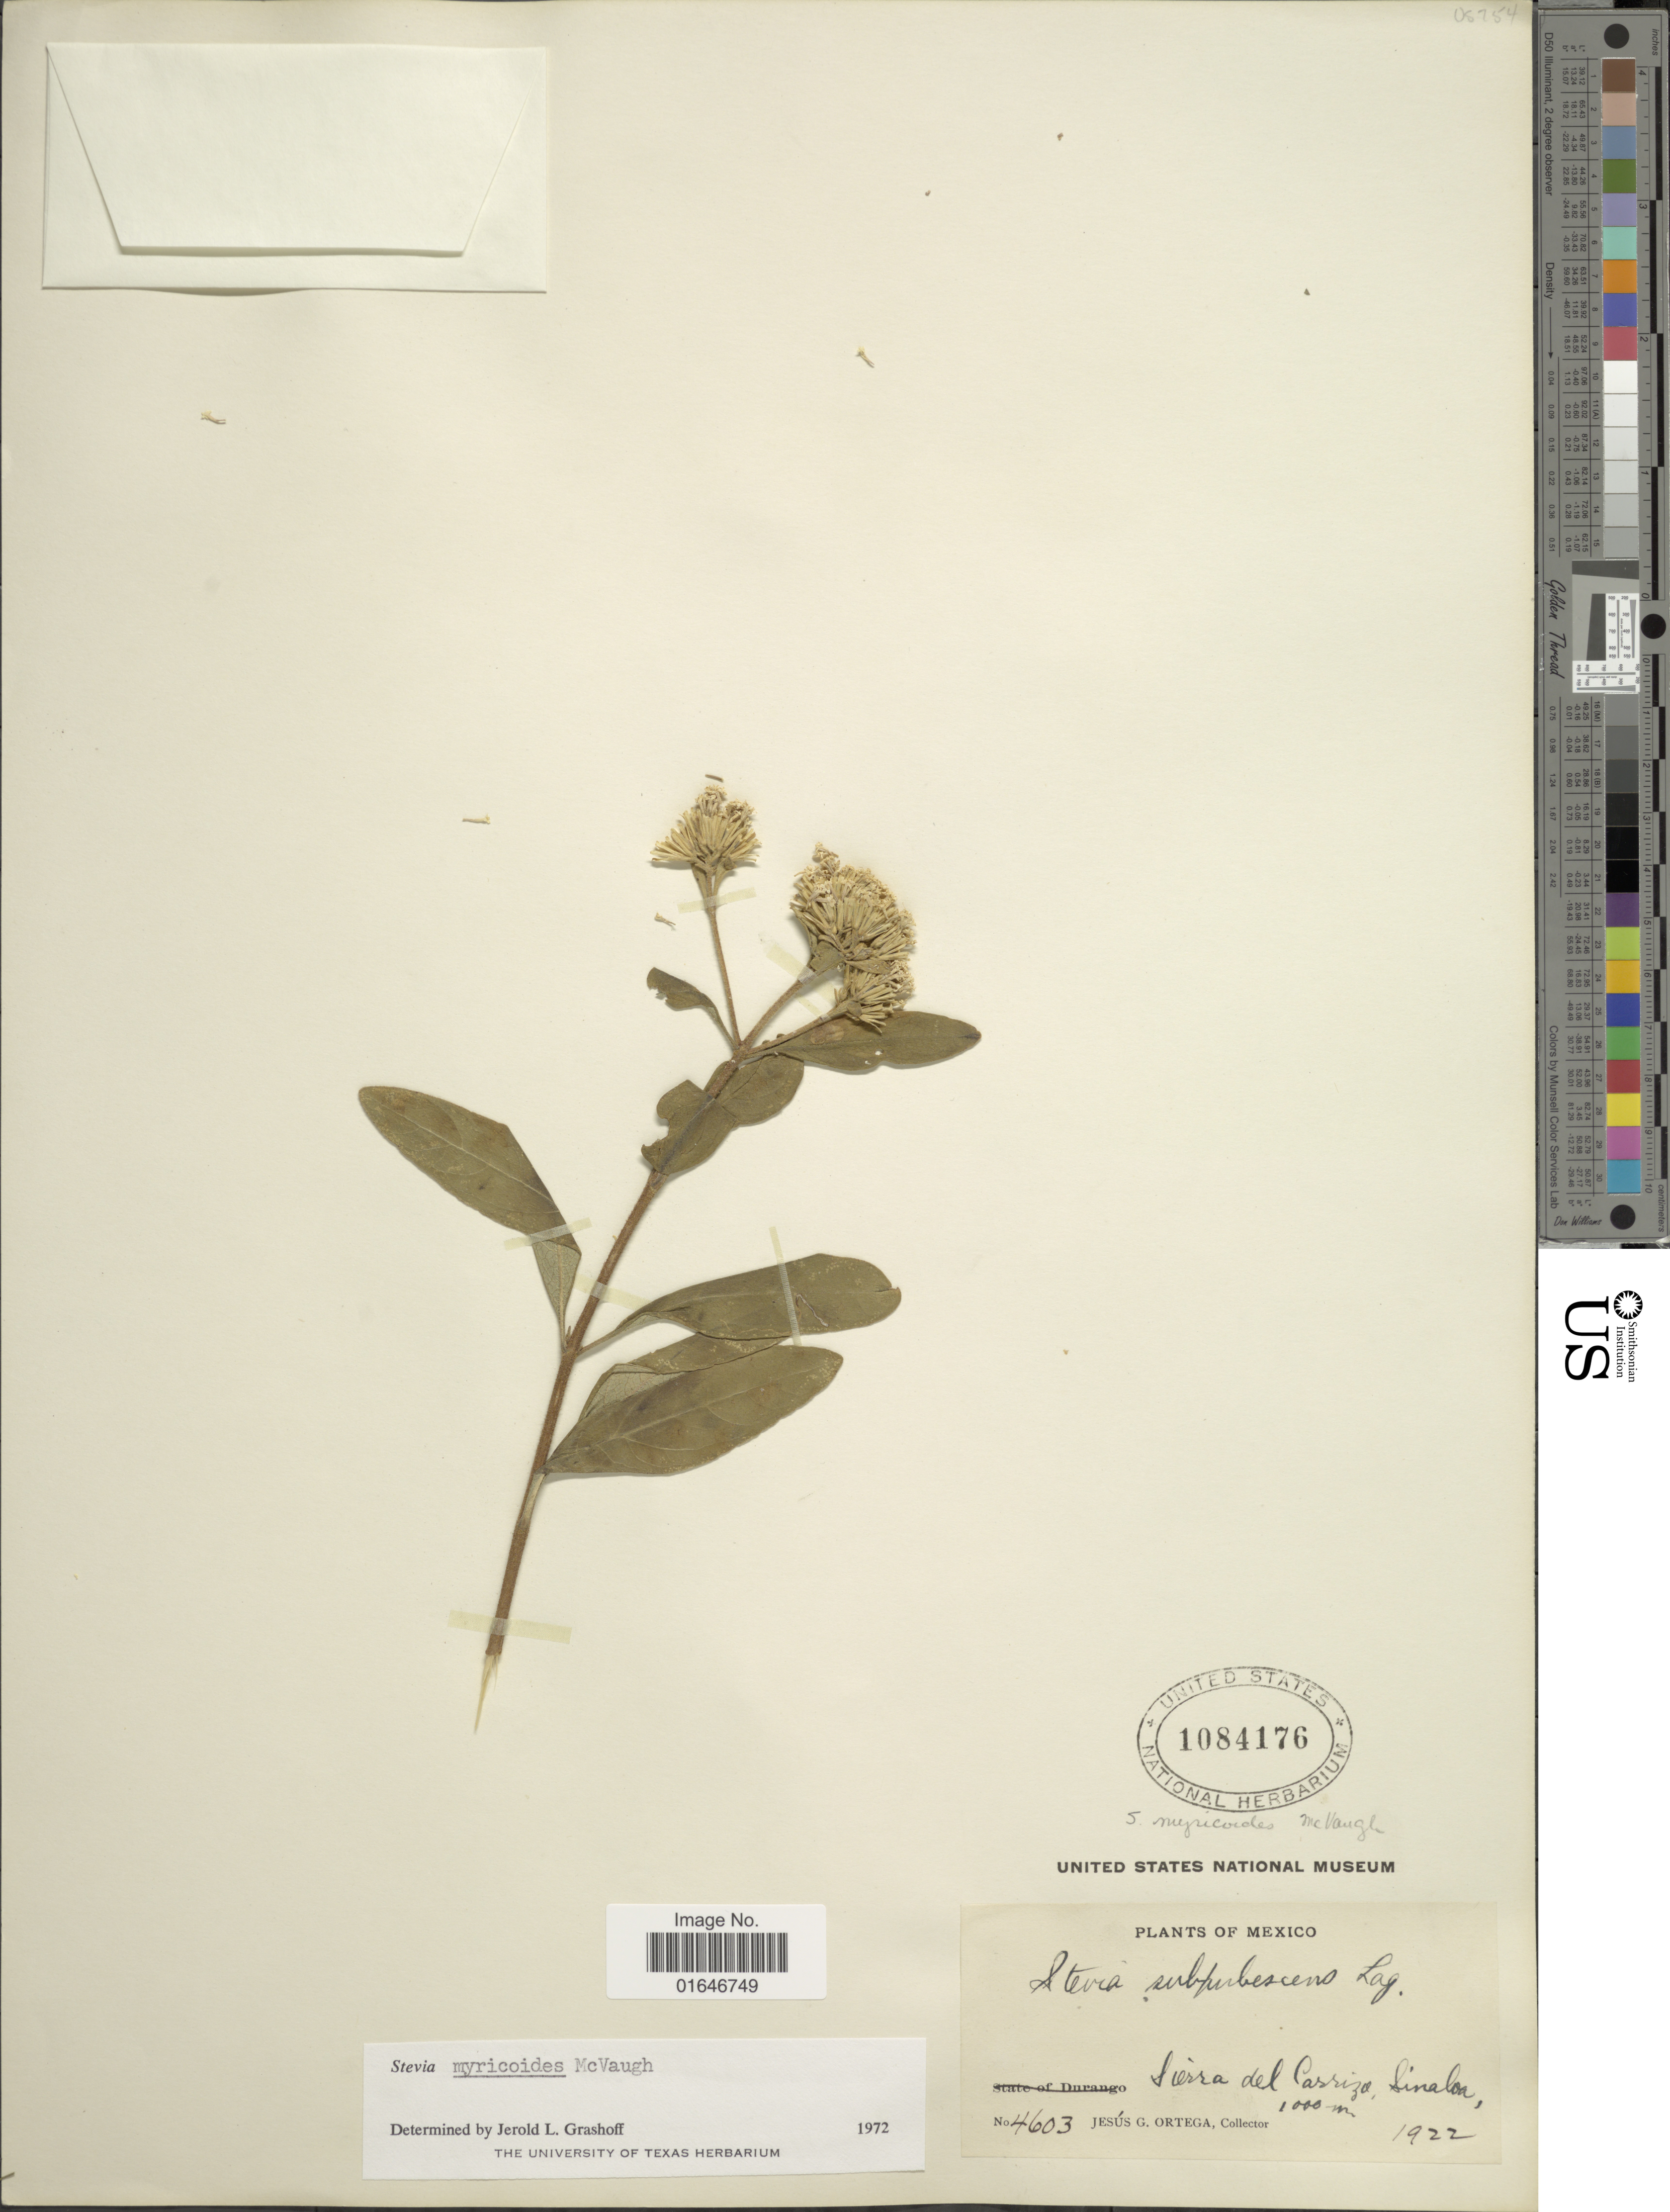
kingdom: Plantae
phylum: Tracheophyta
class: Magnoliopsida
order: Asterales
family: Asteraceae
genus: Stevia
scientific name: Stevia myricoides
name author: Mc Vaugh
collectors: J. Ortega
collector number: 4603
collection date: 1922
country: Mexico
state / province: Sinaloa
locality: Sierra del Carrizo.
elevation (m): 1000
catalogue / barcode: US 1084176